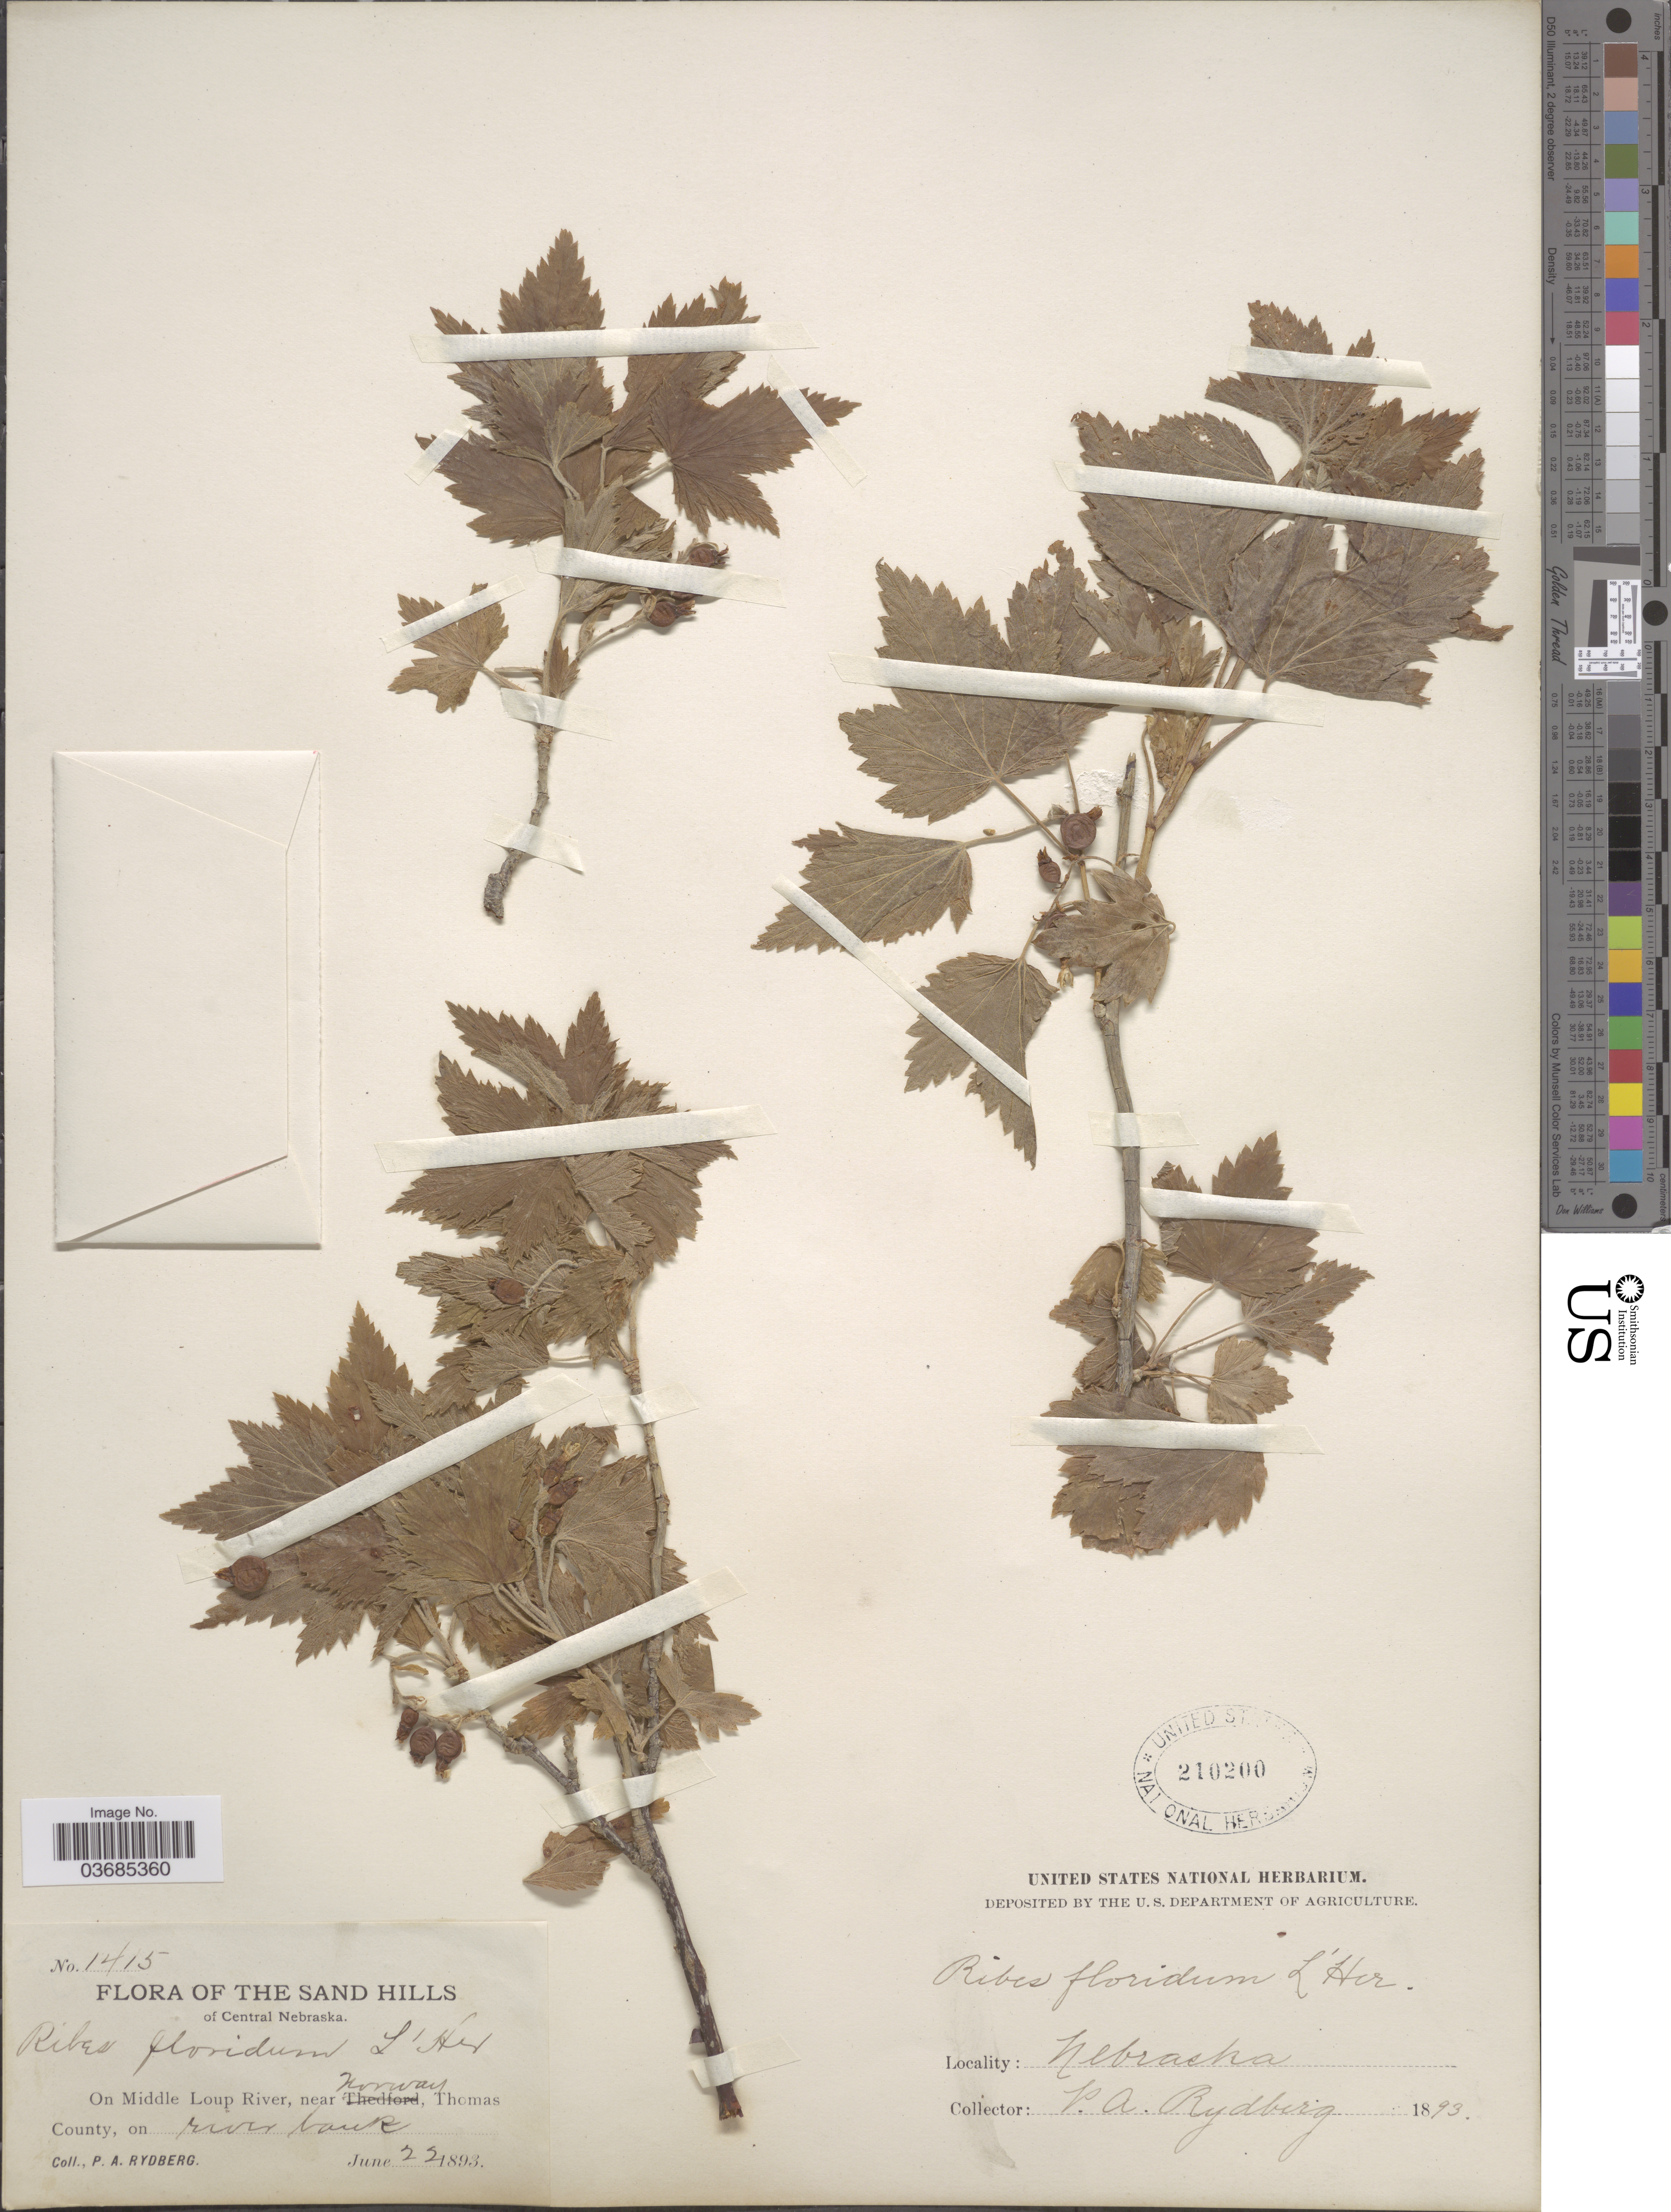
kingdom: Plantae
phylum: Tracheophyta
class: Magnoliopsida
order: Saxifragales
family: Grossulariaceae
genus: Ribes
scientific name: Ribes americanum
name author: Mill.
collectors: P. A. Rydberg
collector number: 1415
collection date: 1893-06-22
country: United States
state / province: Nebraska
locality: Sand Hills of Central Nebraska. On Middle Loup River, near Norway, Thomas County, on river bank.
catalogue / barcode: US 210200